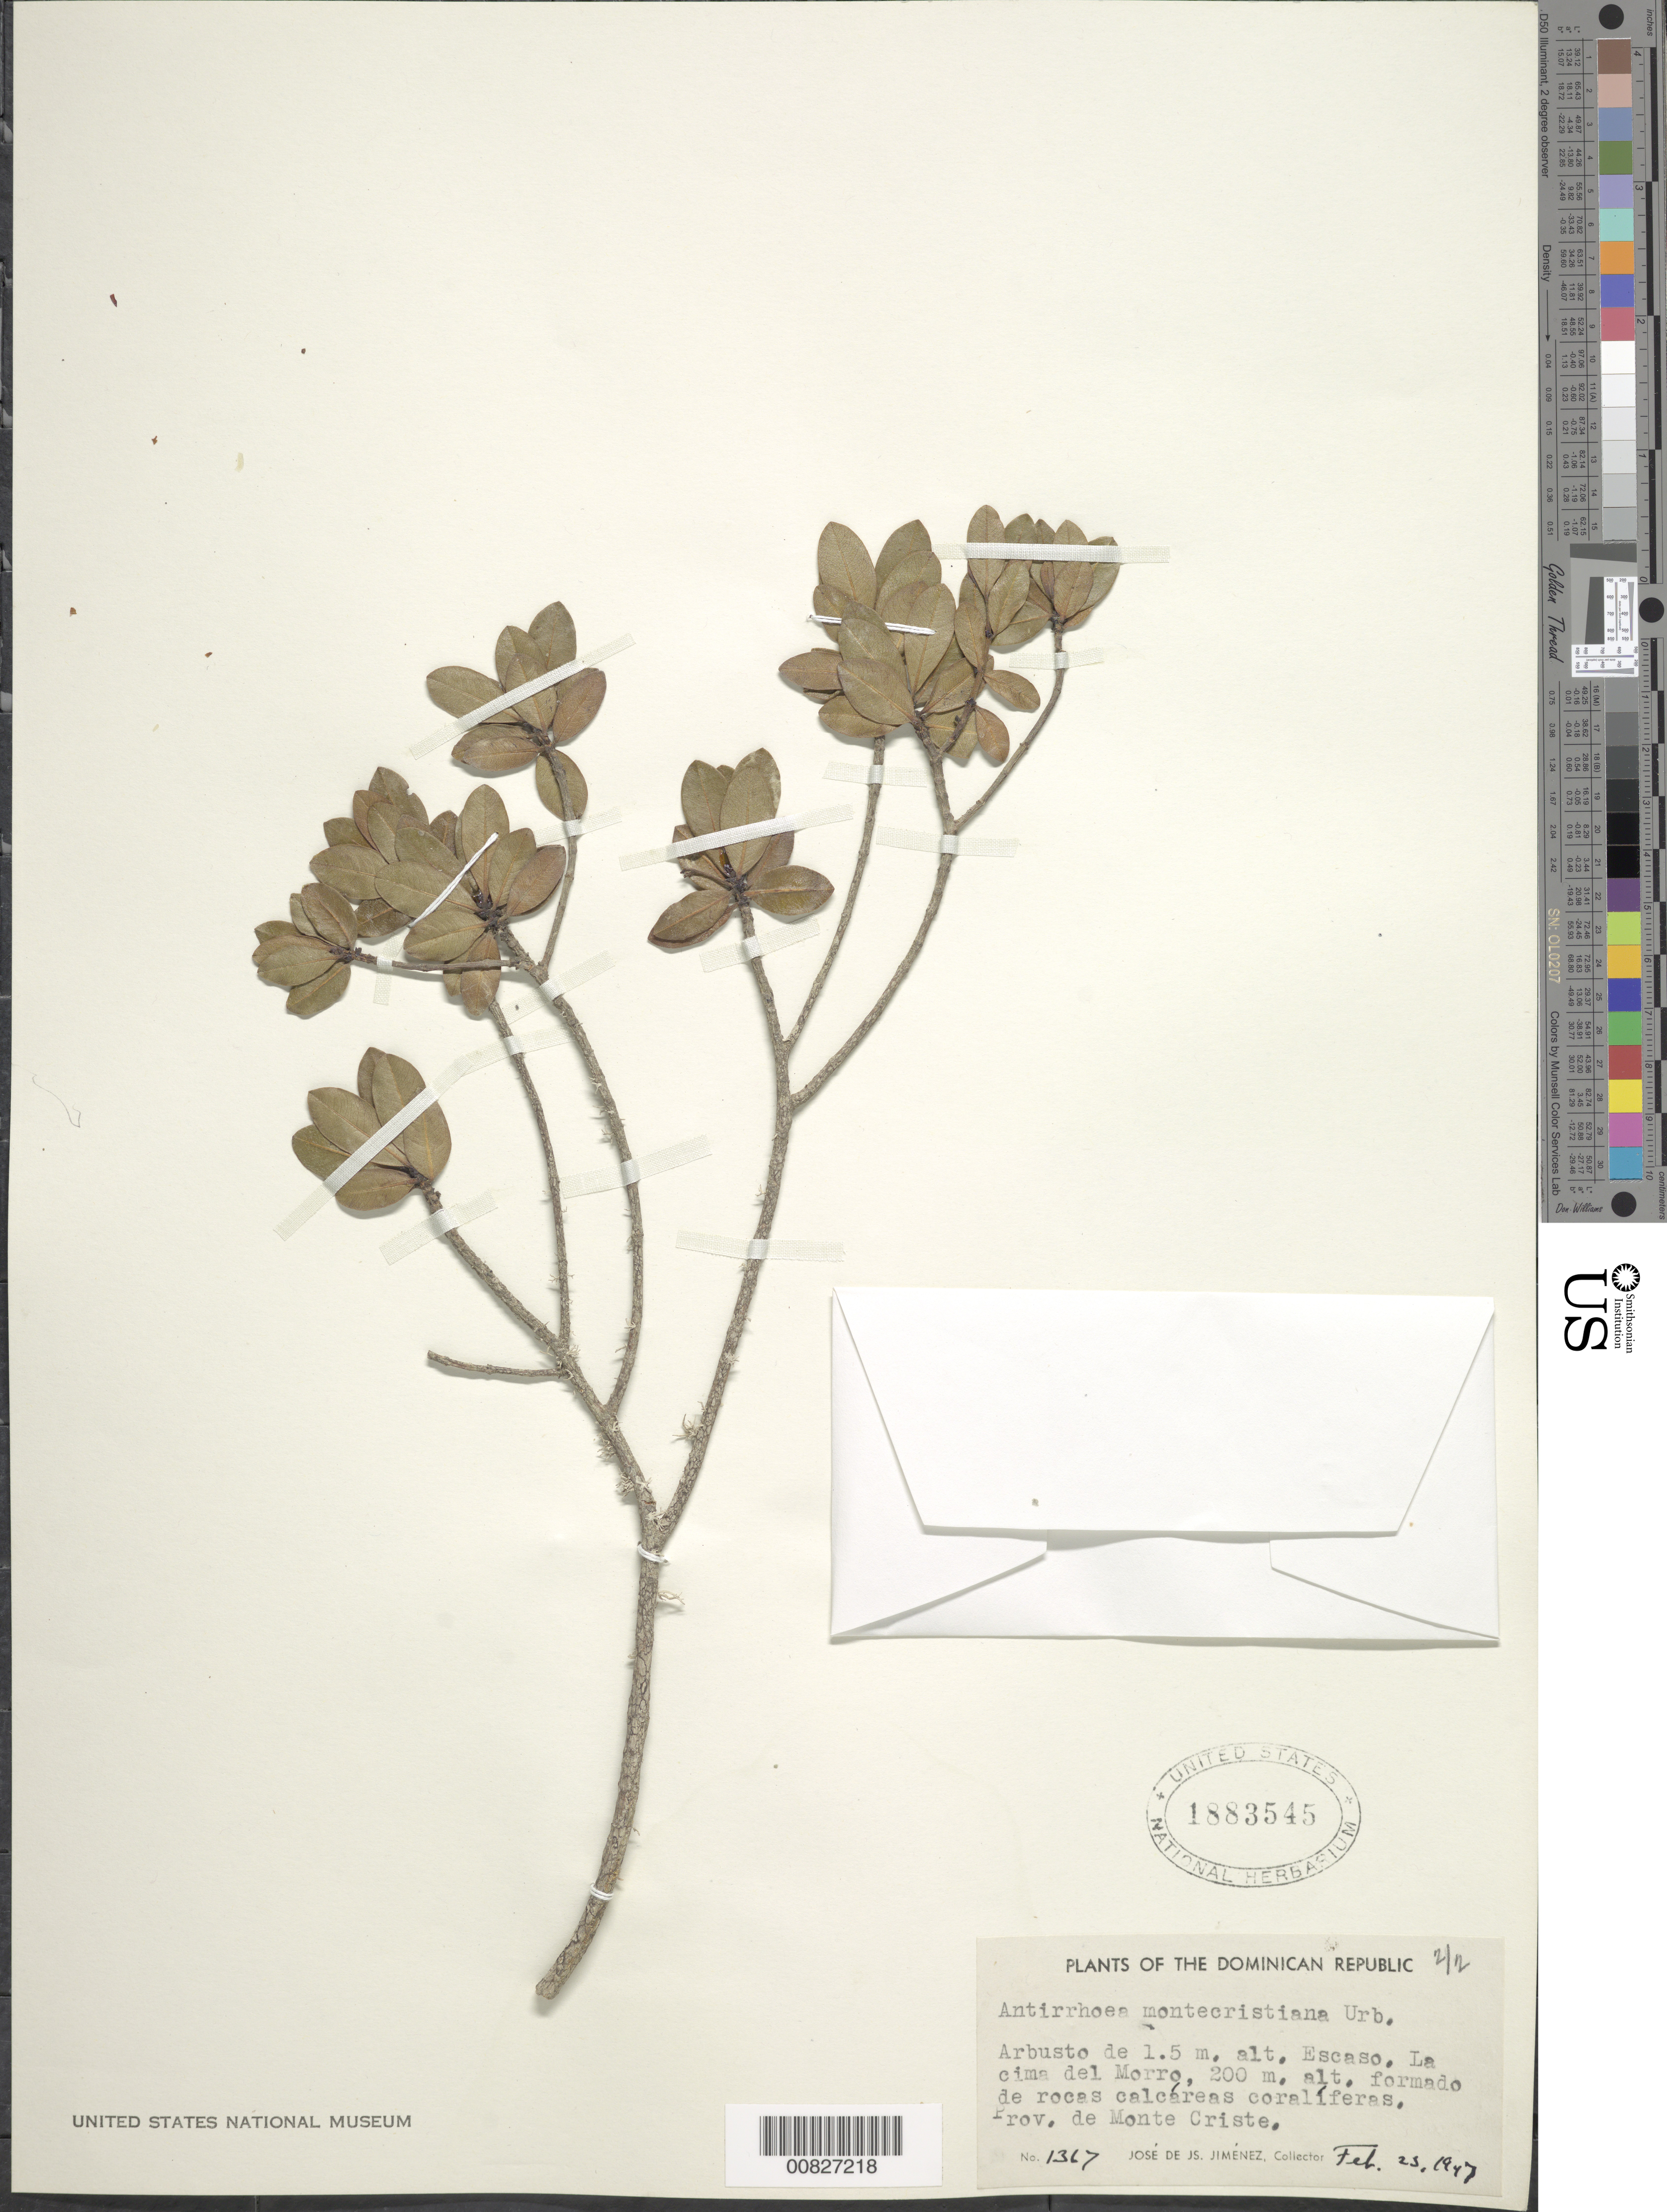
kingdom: Plantae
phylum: Tracheophyta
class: Magnoliopsida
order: Gentianales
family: Rubiaceae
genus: Stenostomum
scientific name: Stenostomum myrtifolium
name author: Griseb.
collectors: J. J. Jiménez Almonte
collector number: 1367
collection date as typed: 23 Feb 1947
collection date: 1947-02-23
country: Dominican Republic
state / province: Monte Cristi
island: Hispaniola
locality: La cima del Morro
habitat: Formado de rocas calcáreas coralíferas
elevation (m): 200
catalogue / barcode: US 1883545